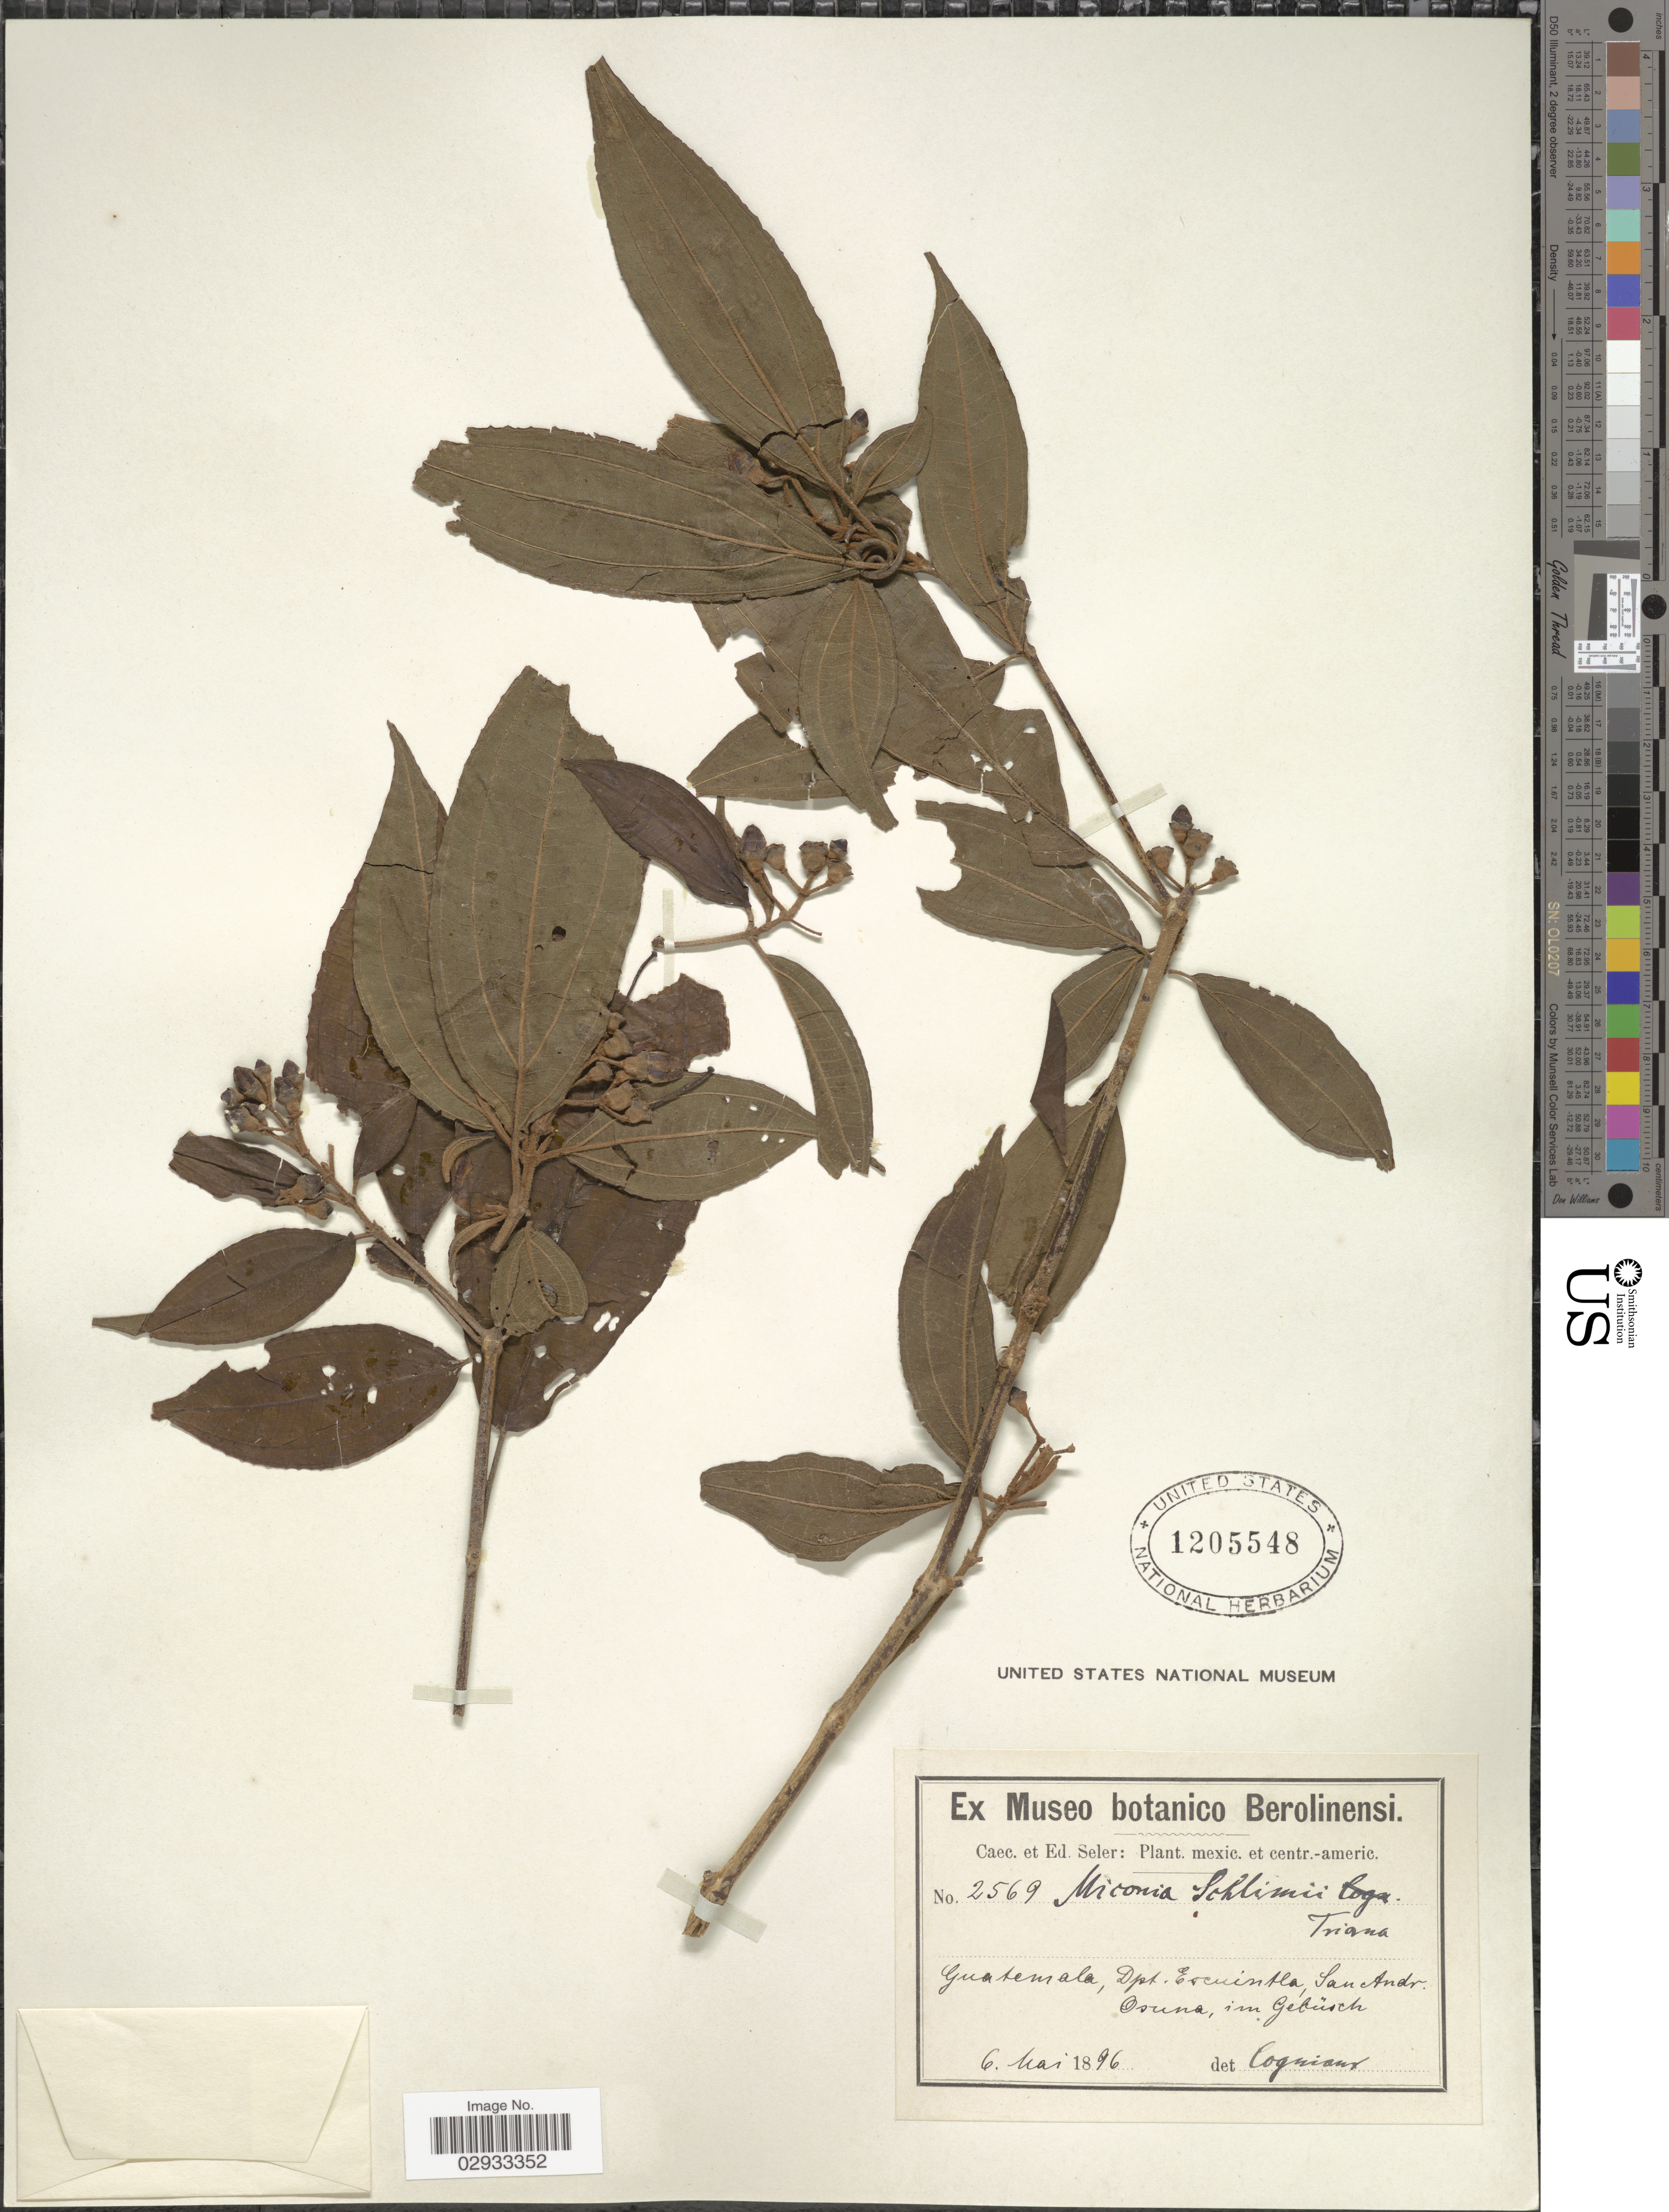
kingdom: Plantae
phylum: Tracheophyta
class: Magnoliopsida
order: Myrtales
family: Melastomataceae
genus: Miconia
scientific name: Miconia schlimii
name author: Triana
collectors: C. Seler & E. G. Seler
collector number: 2569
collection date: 1896-05-06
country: Guatemala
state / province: Escuintla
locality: Dpt. Escuintla, San Andr. Osuna.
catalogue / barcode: US 1205548